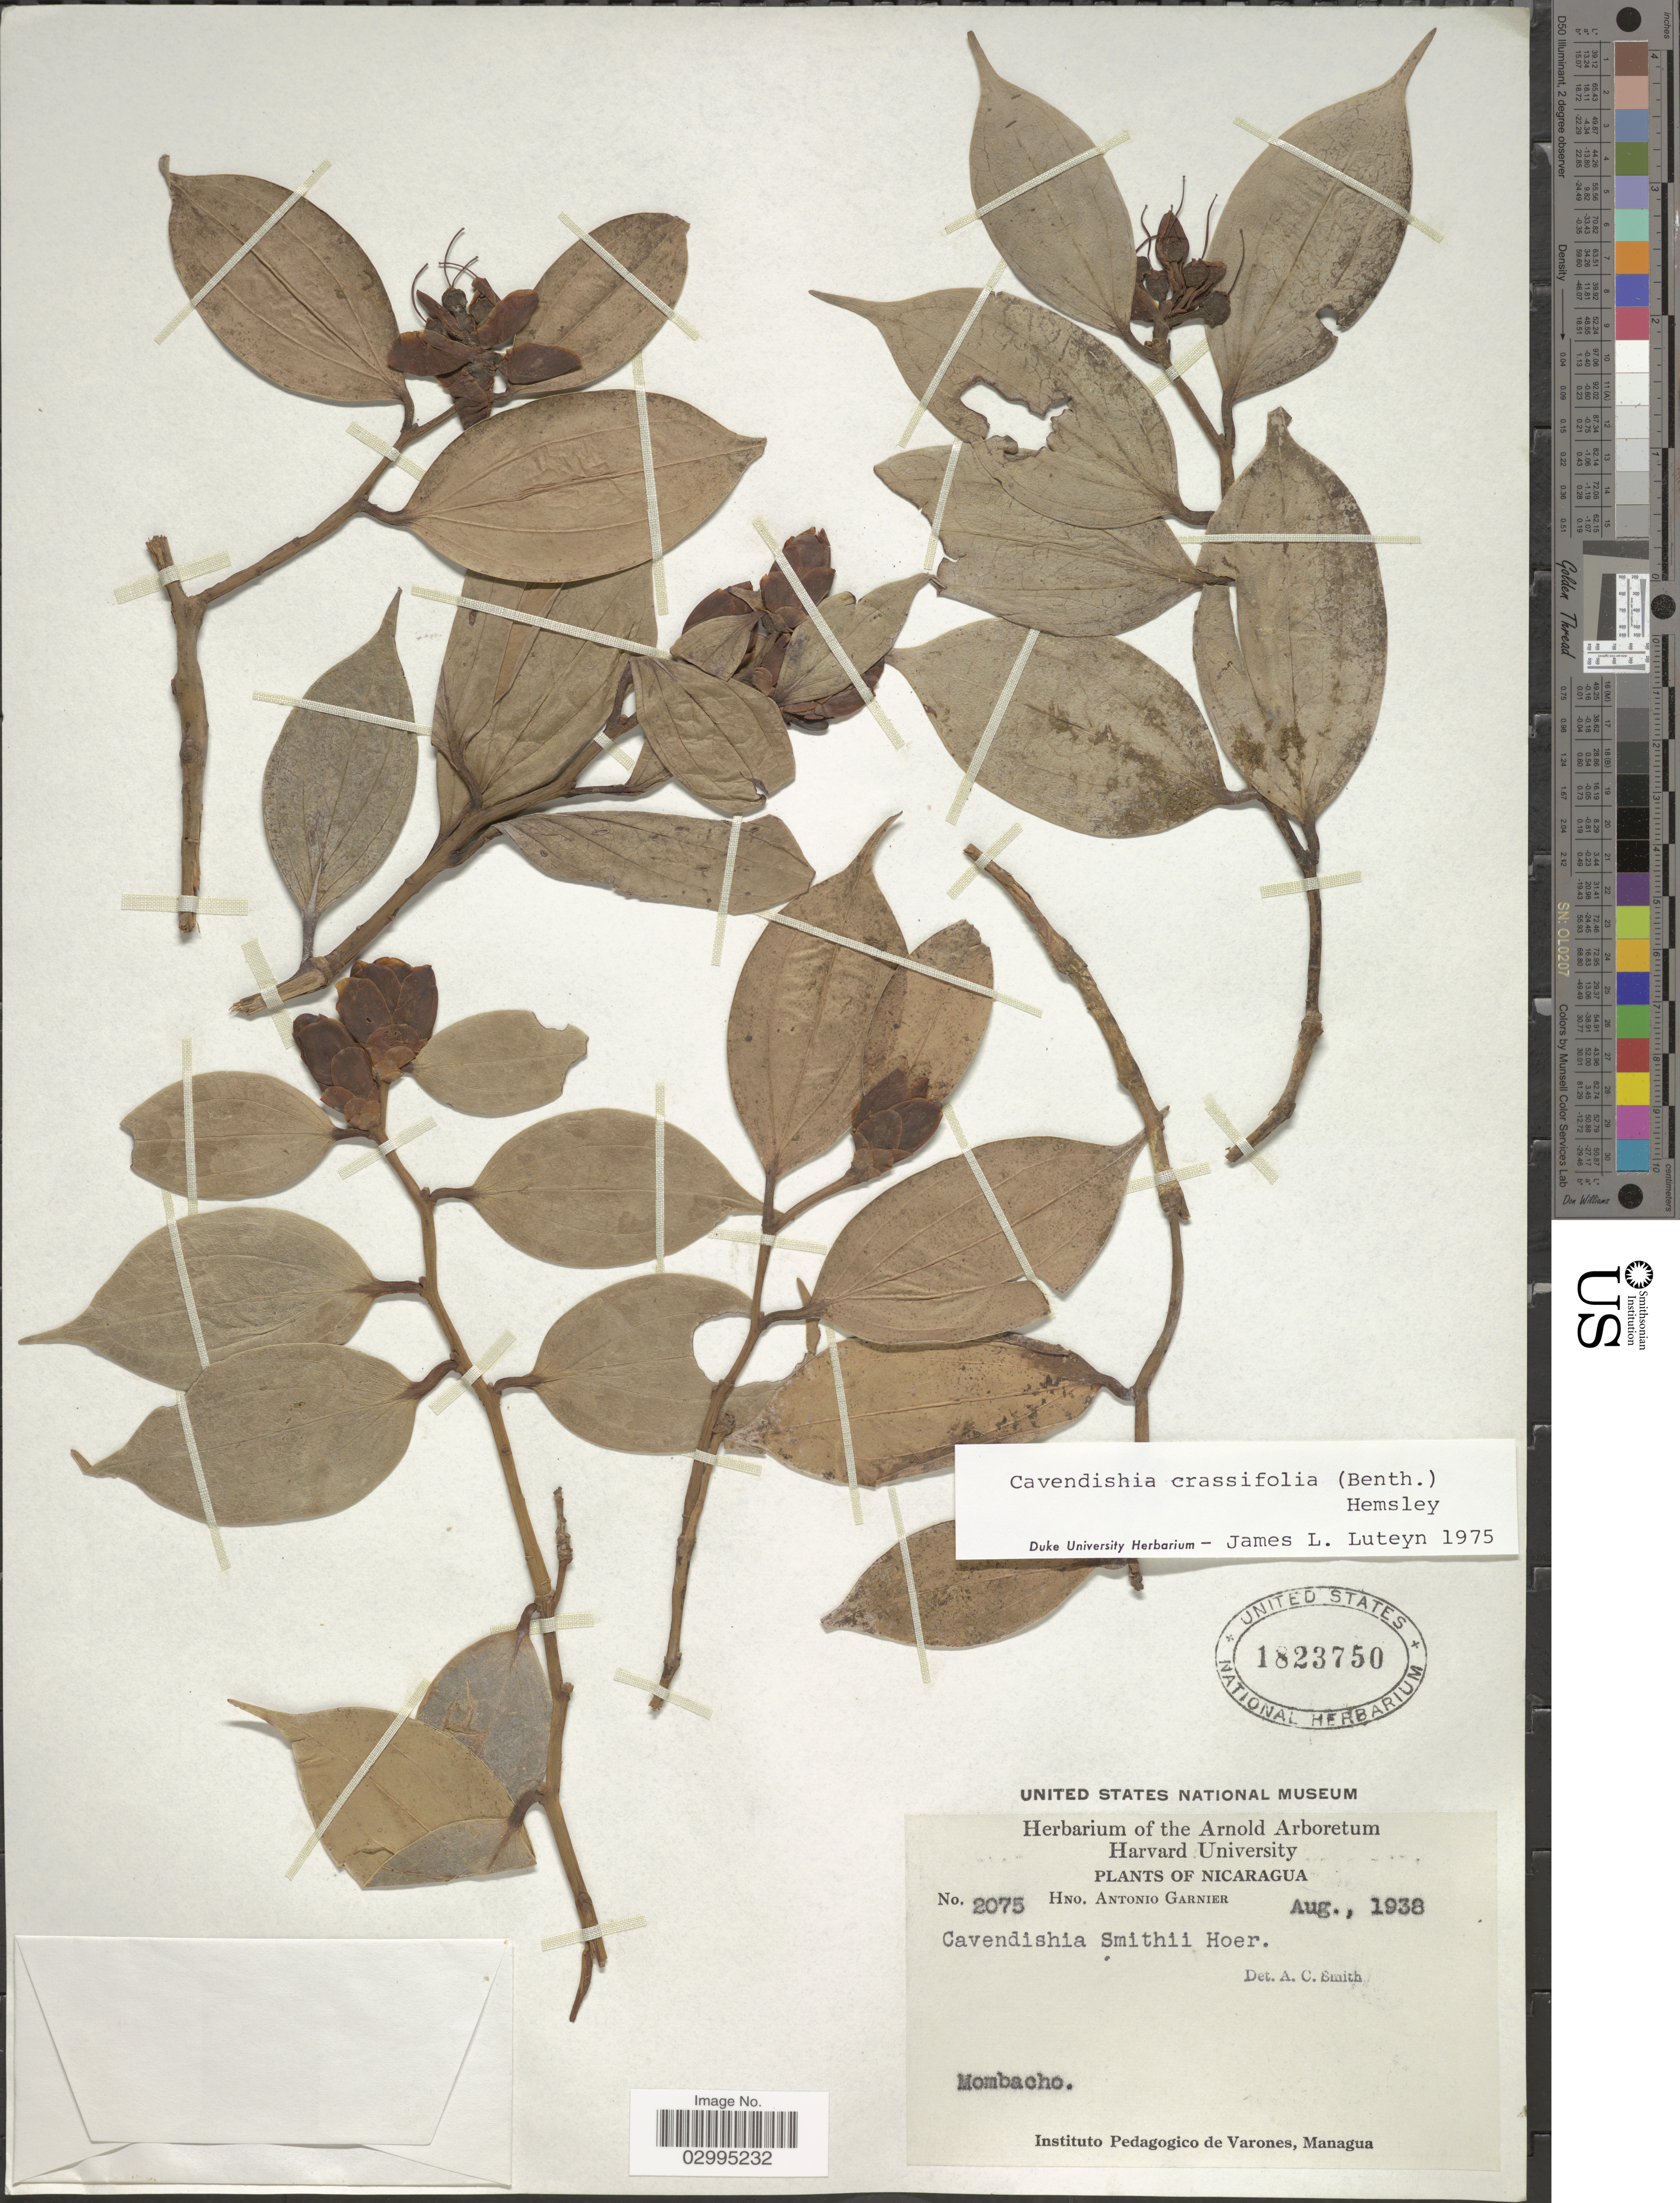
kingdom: Plantae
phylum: Tracheophyta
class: Magnoliopsida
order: Ericales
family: Ericaceae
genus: Cavendishia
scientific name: Cavendishia crassifolia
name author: (Benth.) Hemsl.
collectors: Bro. A. Garnier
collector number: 2075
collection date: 1938-08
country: Nicaragua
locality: Mombacho.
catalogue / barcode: US 1823750